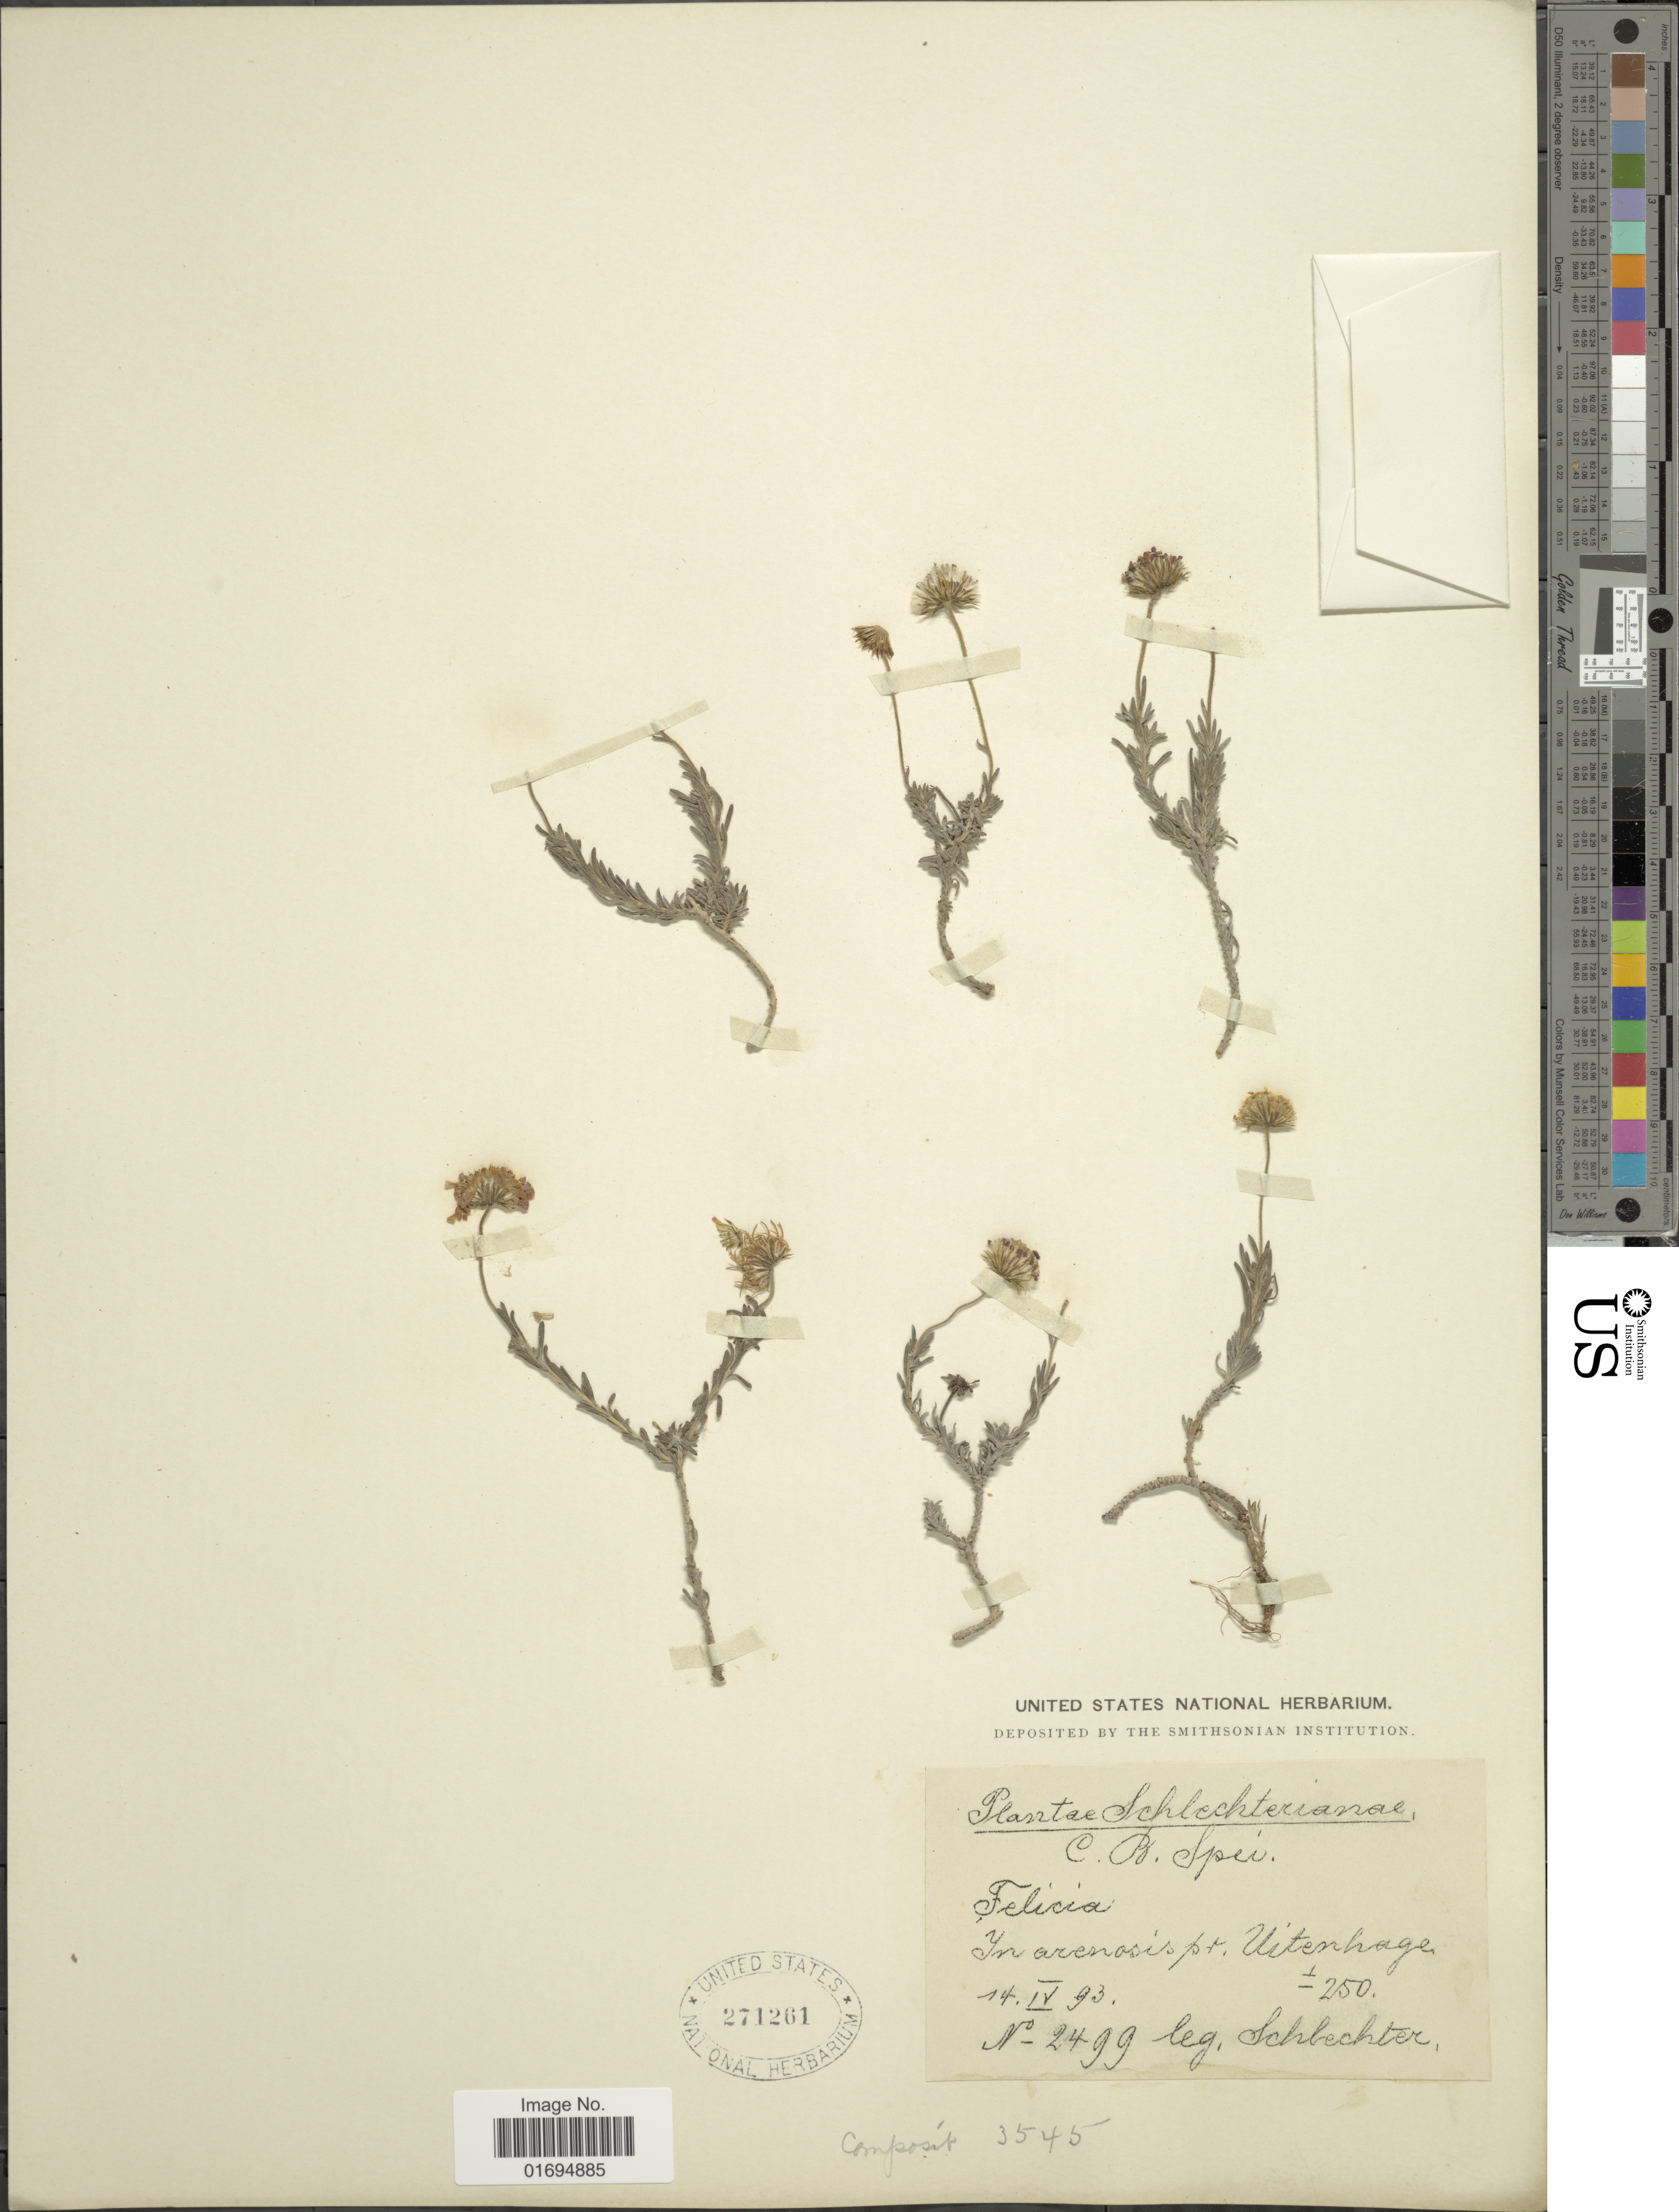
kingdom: Plantae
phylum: Tracheophyta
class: Magnoliopsida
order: Asterales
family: Asteraceae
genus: Felicia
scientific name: Felicia sp.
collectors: Schlechter, --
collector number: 2499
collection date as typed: Transcribed d/m/y: 14/4/93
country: South Africa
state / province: Eastern Cape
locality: In arenasis pr. Uitenhage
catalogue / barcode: US 271261